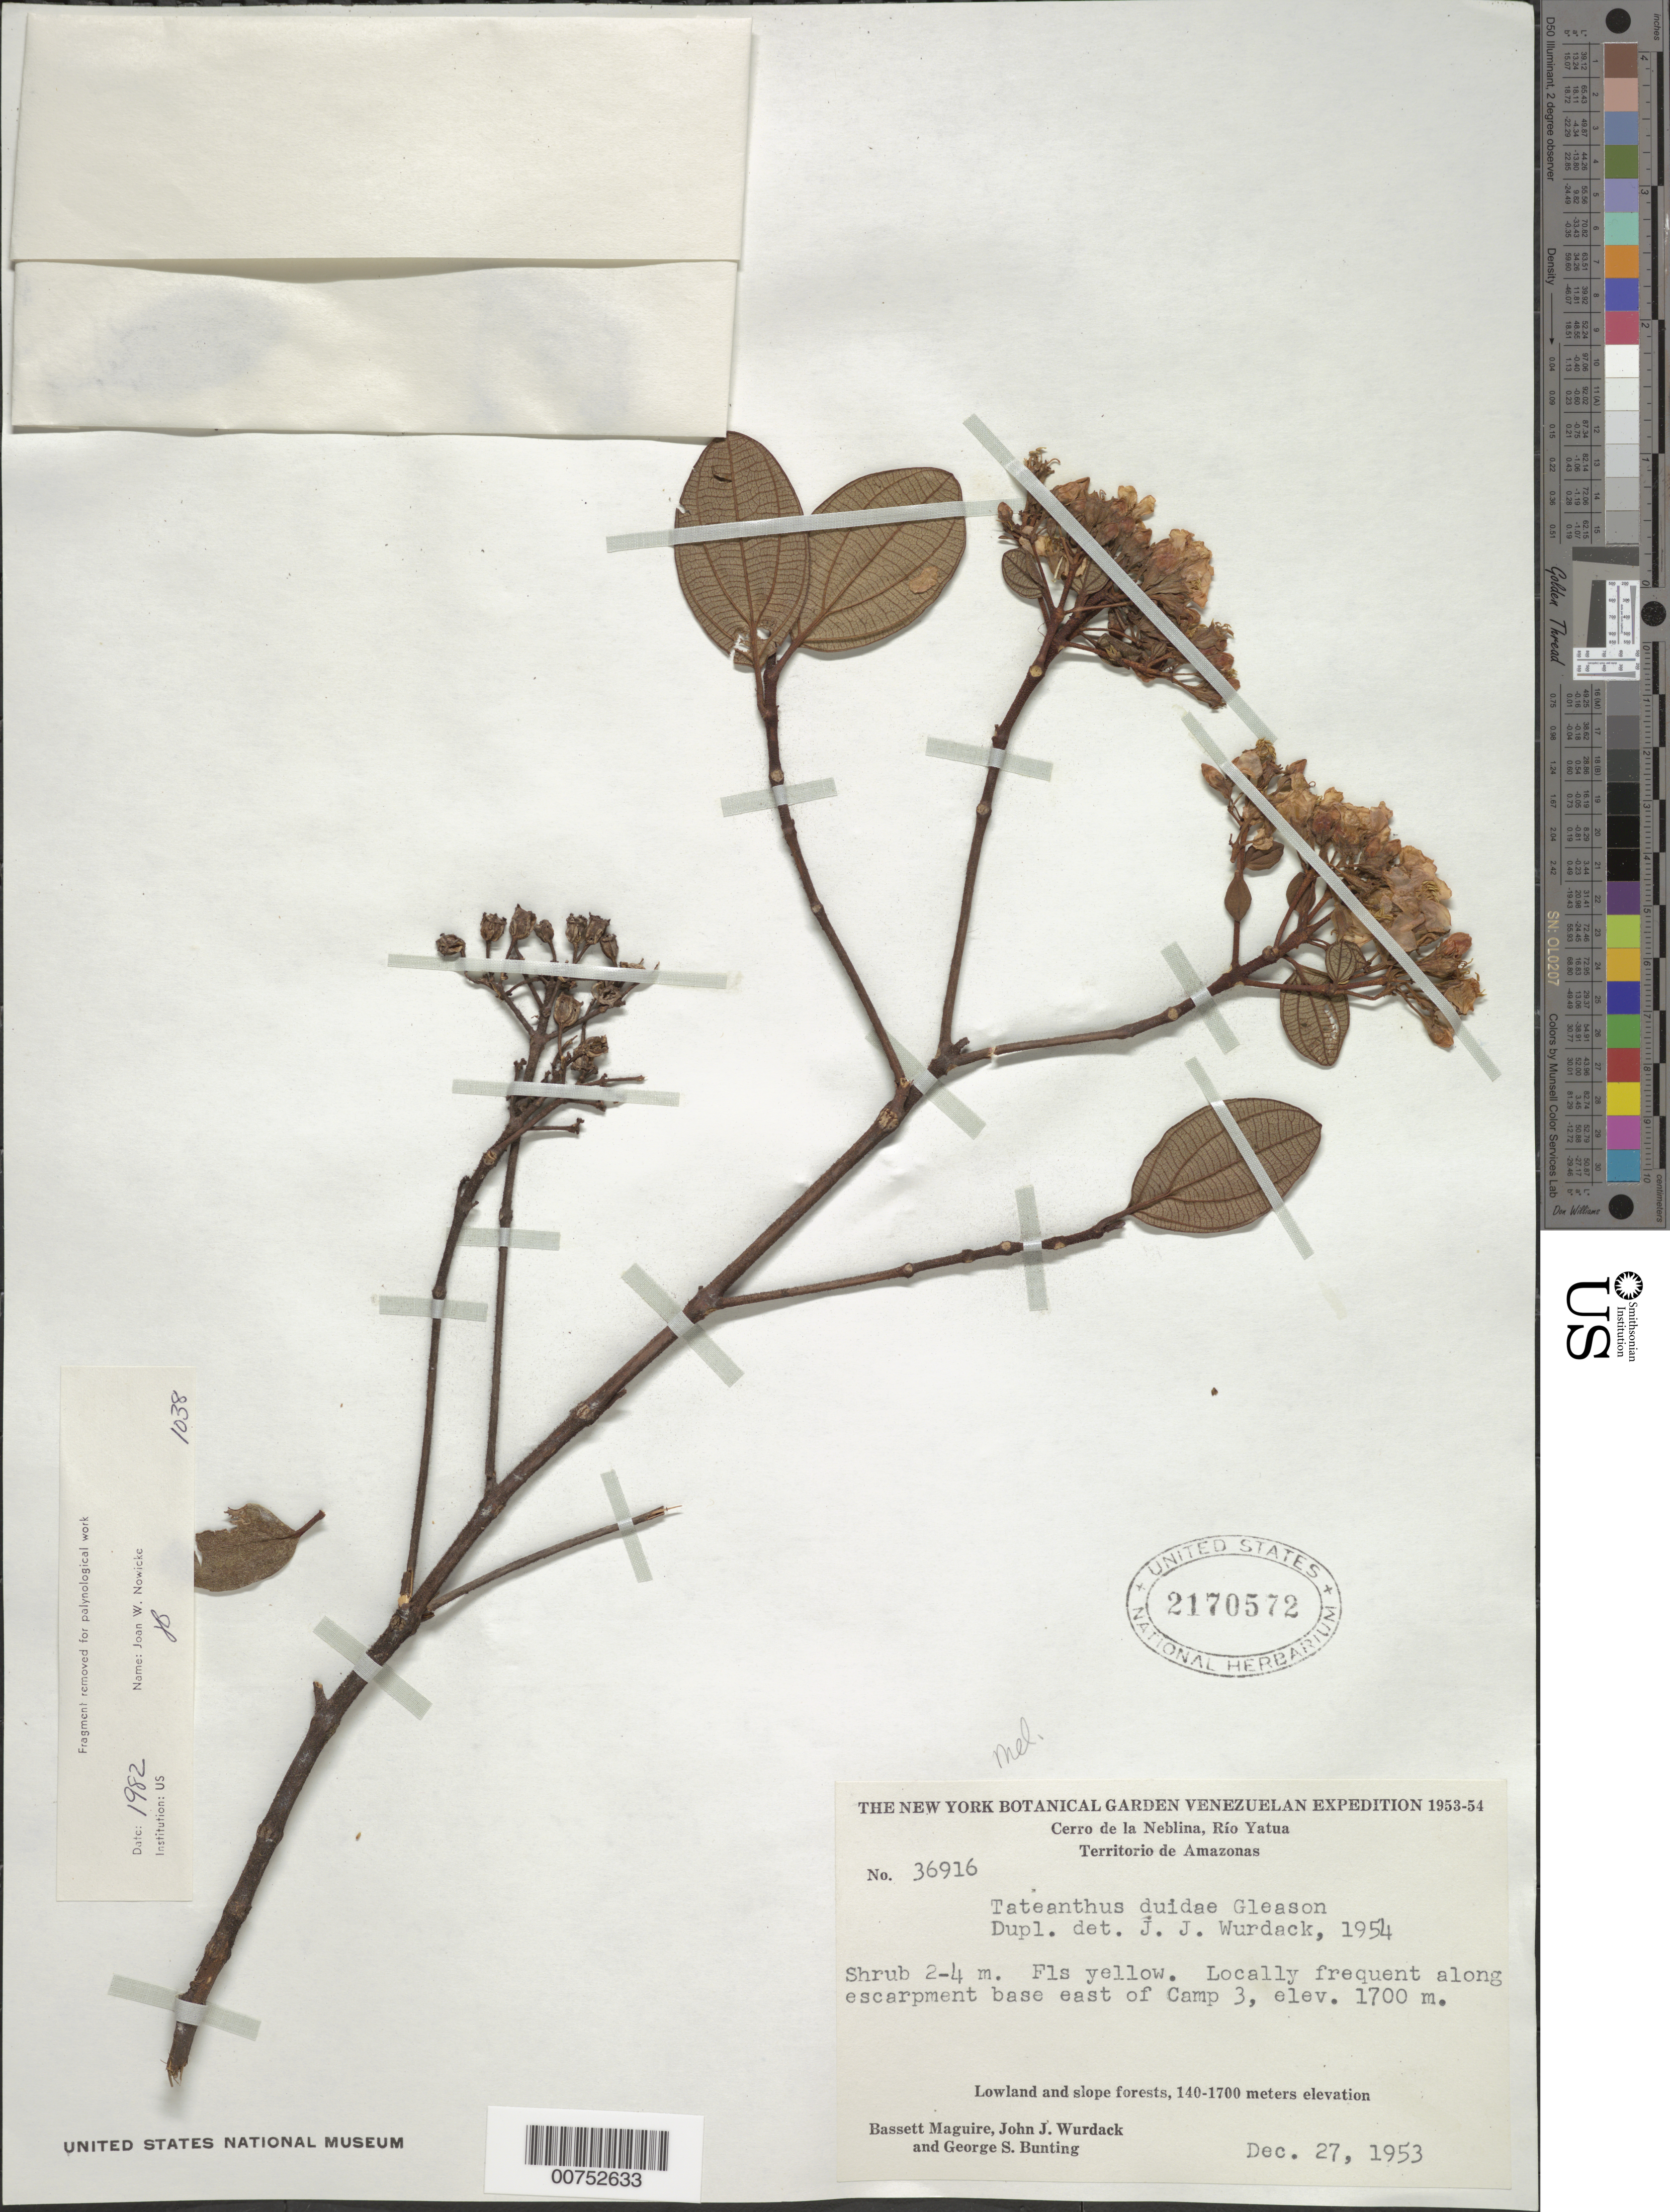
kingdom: Plantae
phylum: Tracheophyta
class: Magnoliopsida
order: Myrtales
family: Melastomataceae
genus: Tateanthus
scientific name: Tateanthus duidae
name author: Gleason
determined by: Wurdack, John J., (US), US (UNITED STATES)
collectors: B. Maguire, J. J. Wurdack & G. S. Bunting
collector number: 36916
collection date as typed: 27-Dec-53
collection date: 1953-12-27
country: Venezuela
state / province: Amazonas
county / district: Río Negro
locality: Cerro de la Neblina, Río Yatua, Camp 3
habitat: Escarpment base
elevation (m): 1700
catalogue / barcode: US 2170572